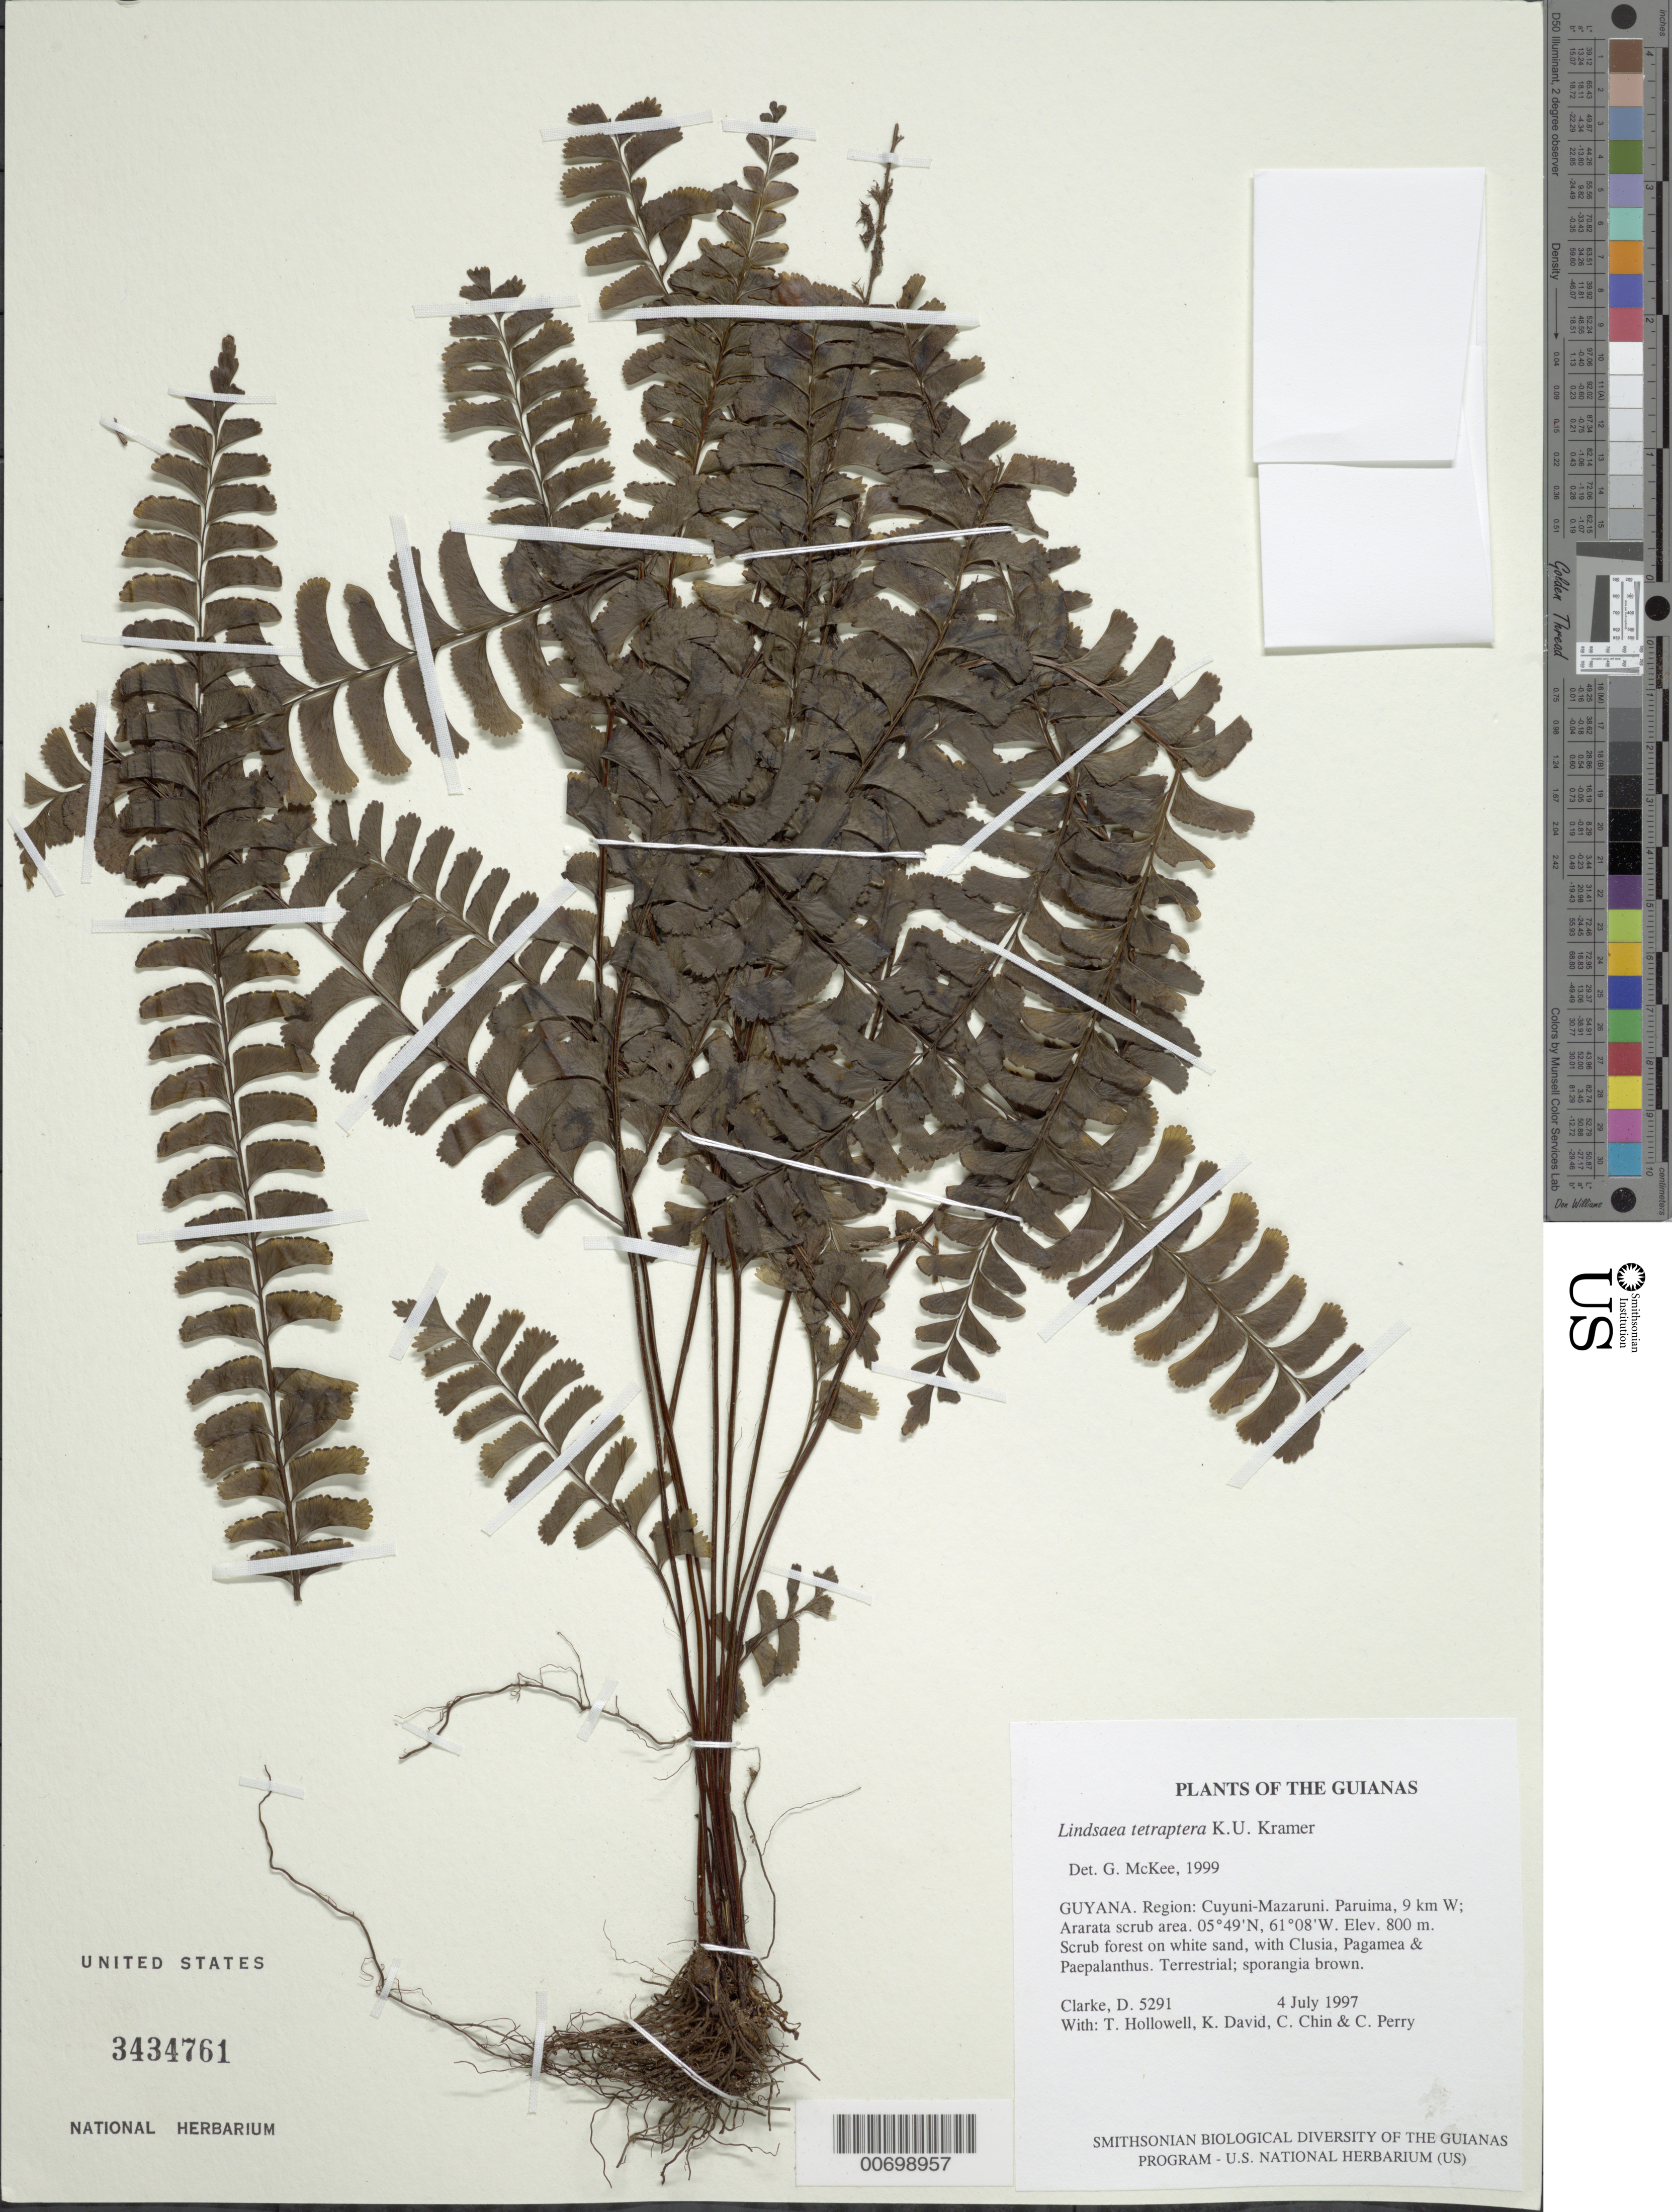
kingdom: Plantae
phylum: Tracheophyta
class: Polypodiopsida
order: Polypodiales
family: Lindsaeaceae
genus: Lindsaea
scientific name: Lindsaea tetraptera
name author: K.U. Kramer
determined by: McKee, G. S., (US), NMNH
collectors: H. D. Clarke, T. Hollowell, K. David, C. Chin & C. Perry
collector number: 5291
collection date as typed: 4 July 1997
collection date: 1997-07-04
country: Guyana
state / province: Cuyuni-Mazaruni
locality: Paruima, 9 km W; Ararata scrub area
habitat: Scrub forest on white sand, with Clusia, Pagamea & Paepalanthus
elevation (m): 800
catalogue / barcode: US 3434761